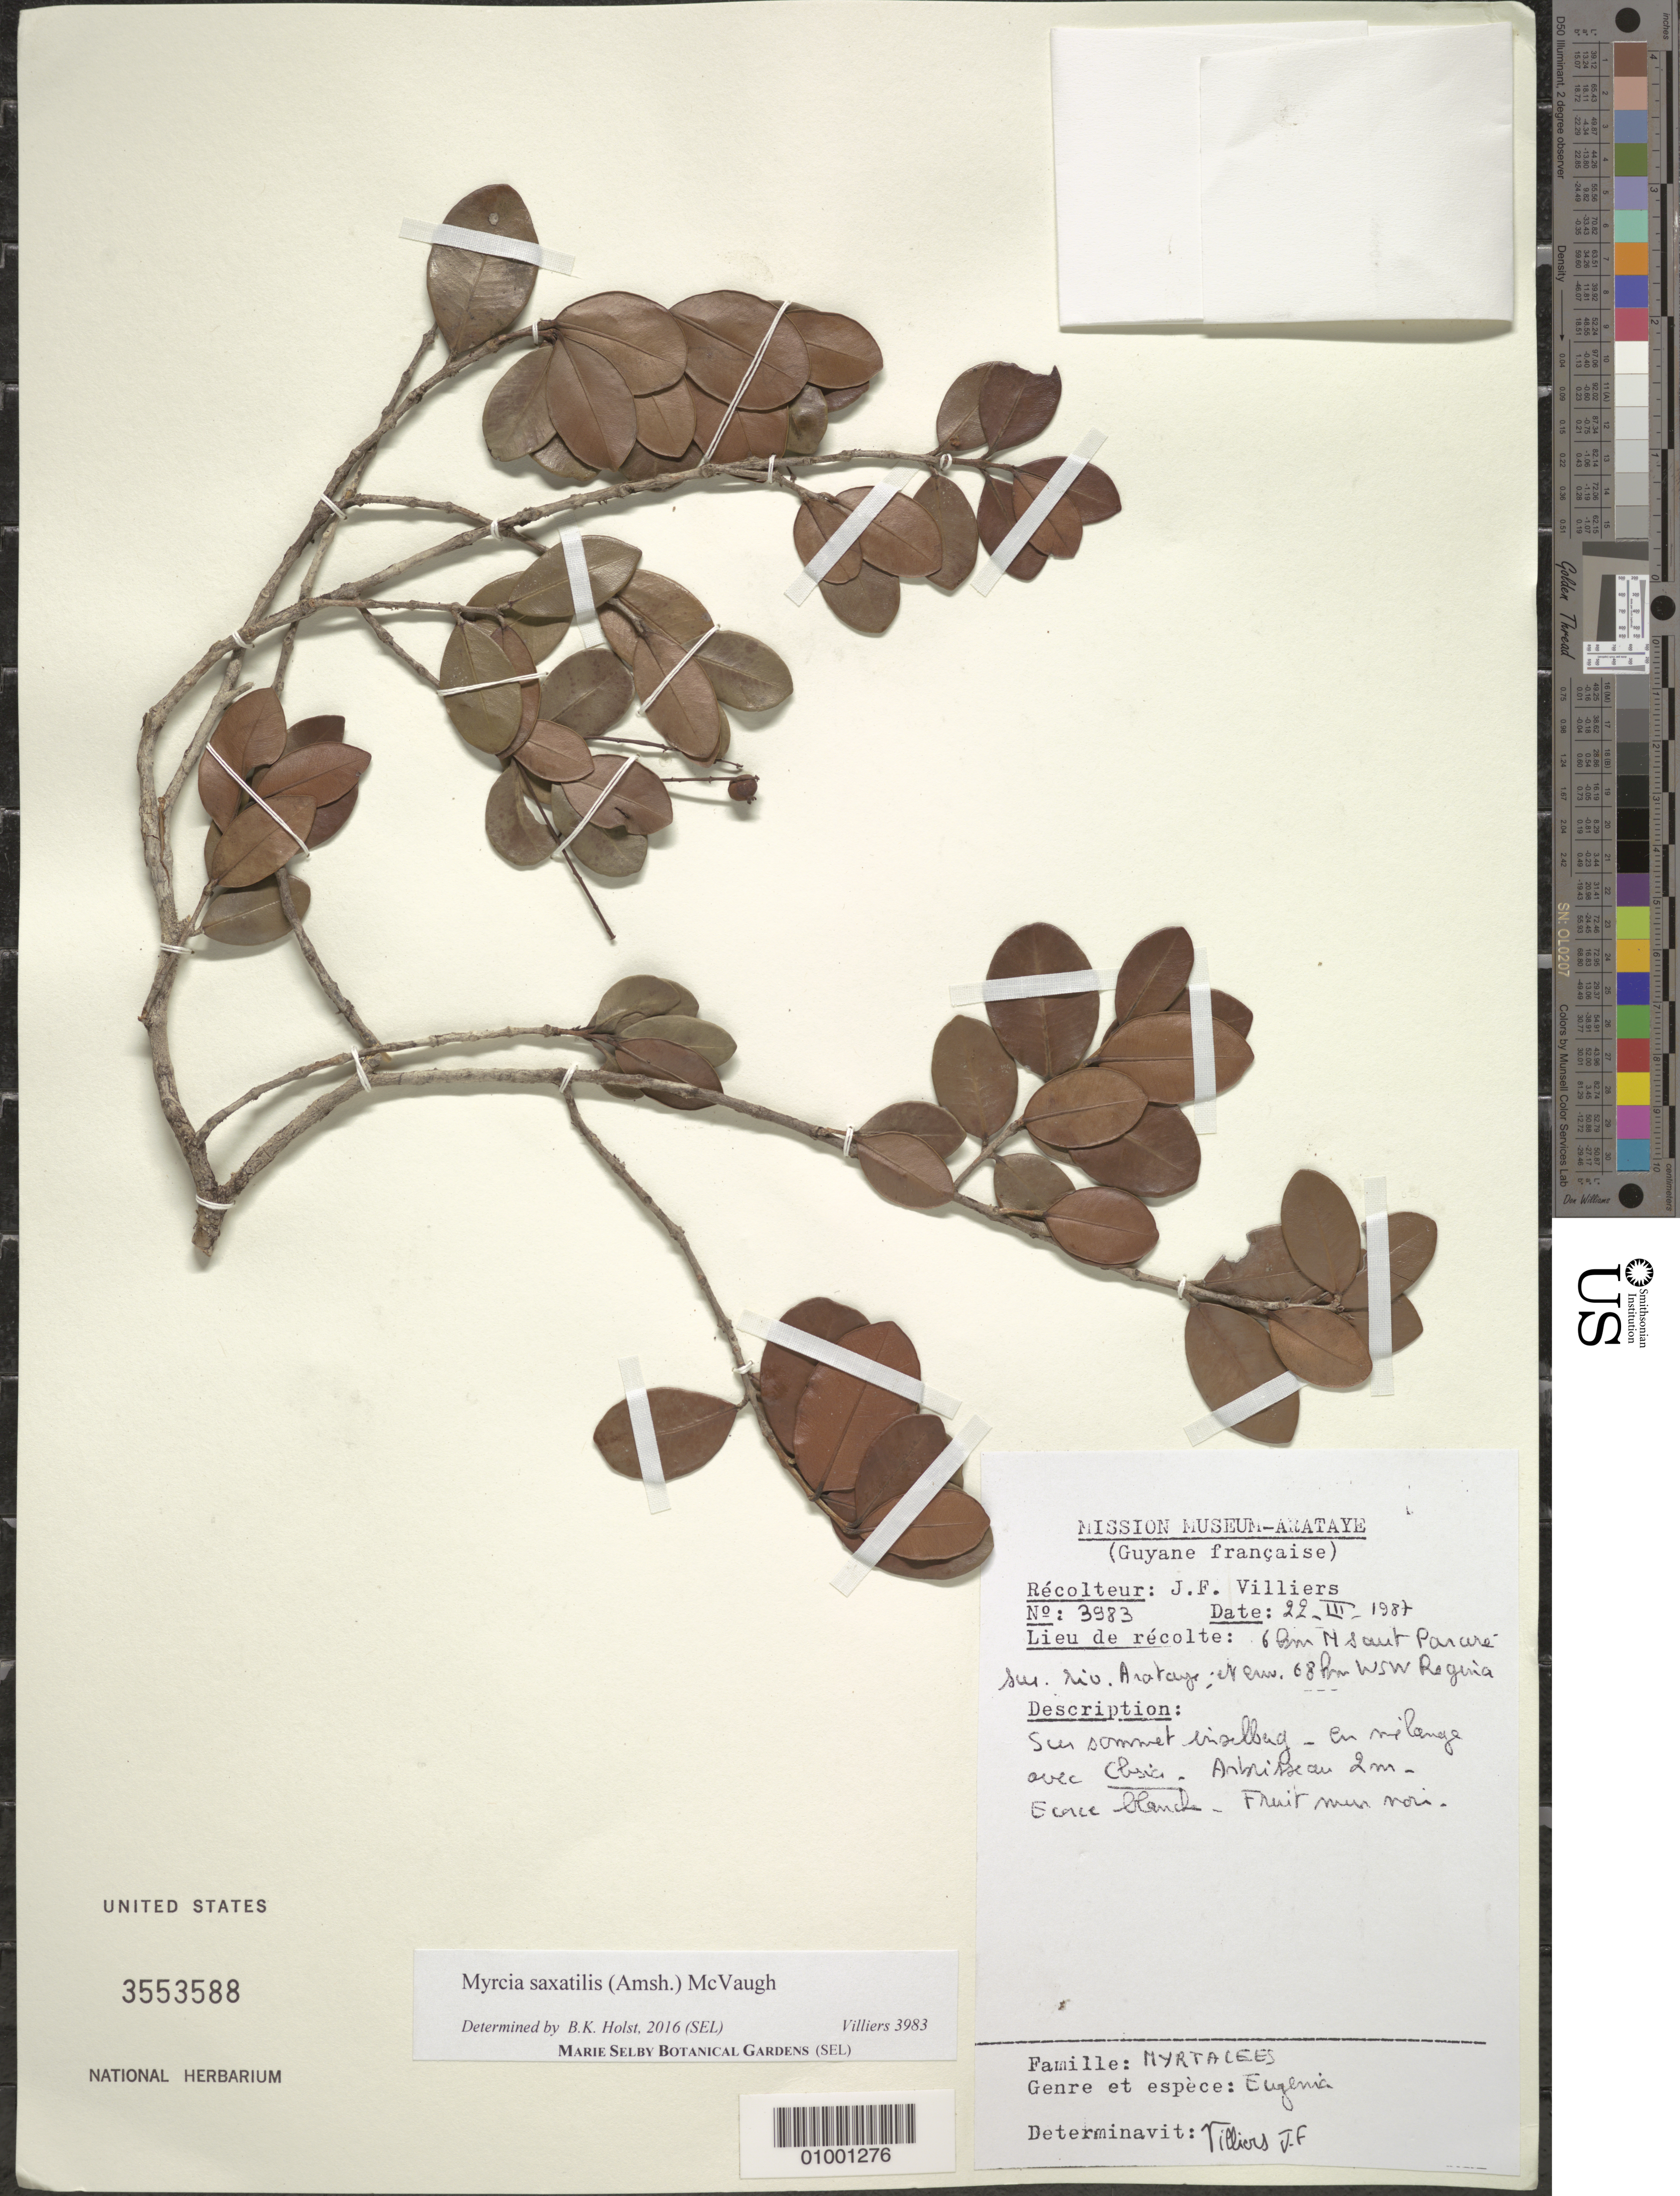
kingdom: Plantae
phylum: Tracheophyta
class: Magnoliopsida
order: Myrtales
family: Myrtaceae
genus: Myrcia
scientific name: Myrcia saxatilis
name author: (Amshoff) McVaugh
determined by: Holst, Bruce K.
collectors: J. Villiers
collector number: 3983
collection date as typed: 22-Mar-87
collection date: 1987-03-22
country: French Guiana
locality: Saut Pararé, 6 km N; sur Riv. Arataye, 68 km WSW Regina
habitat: Sur sommet inselberg, en melange avec Clusia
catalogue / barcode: US 3553588